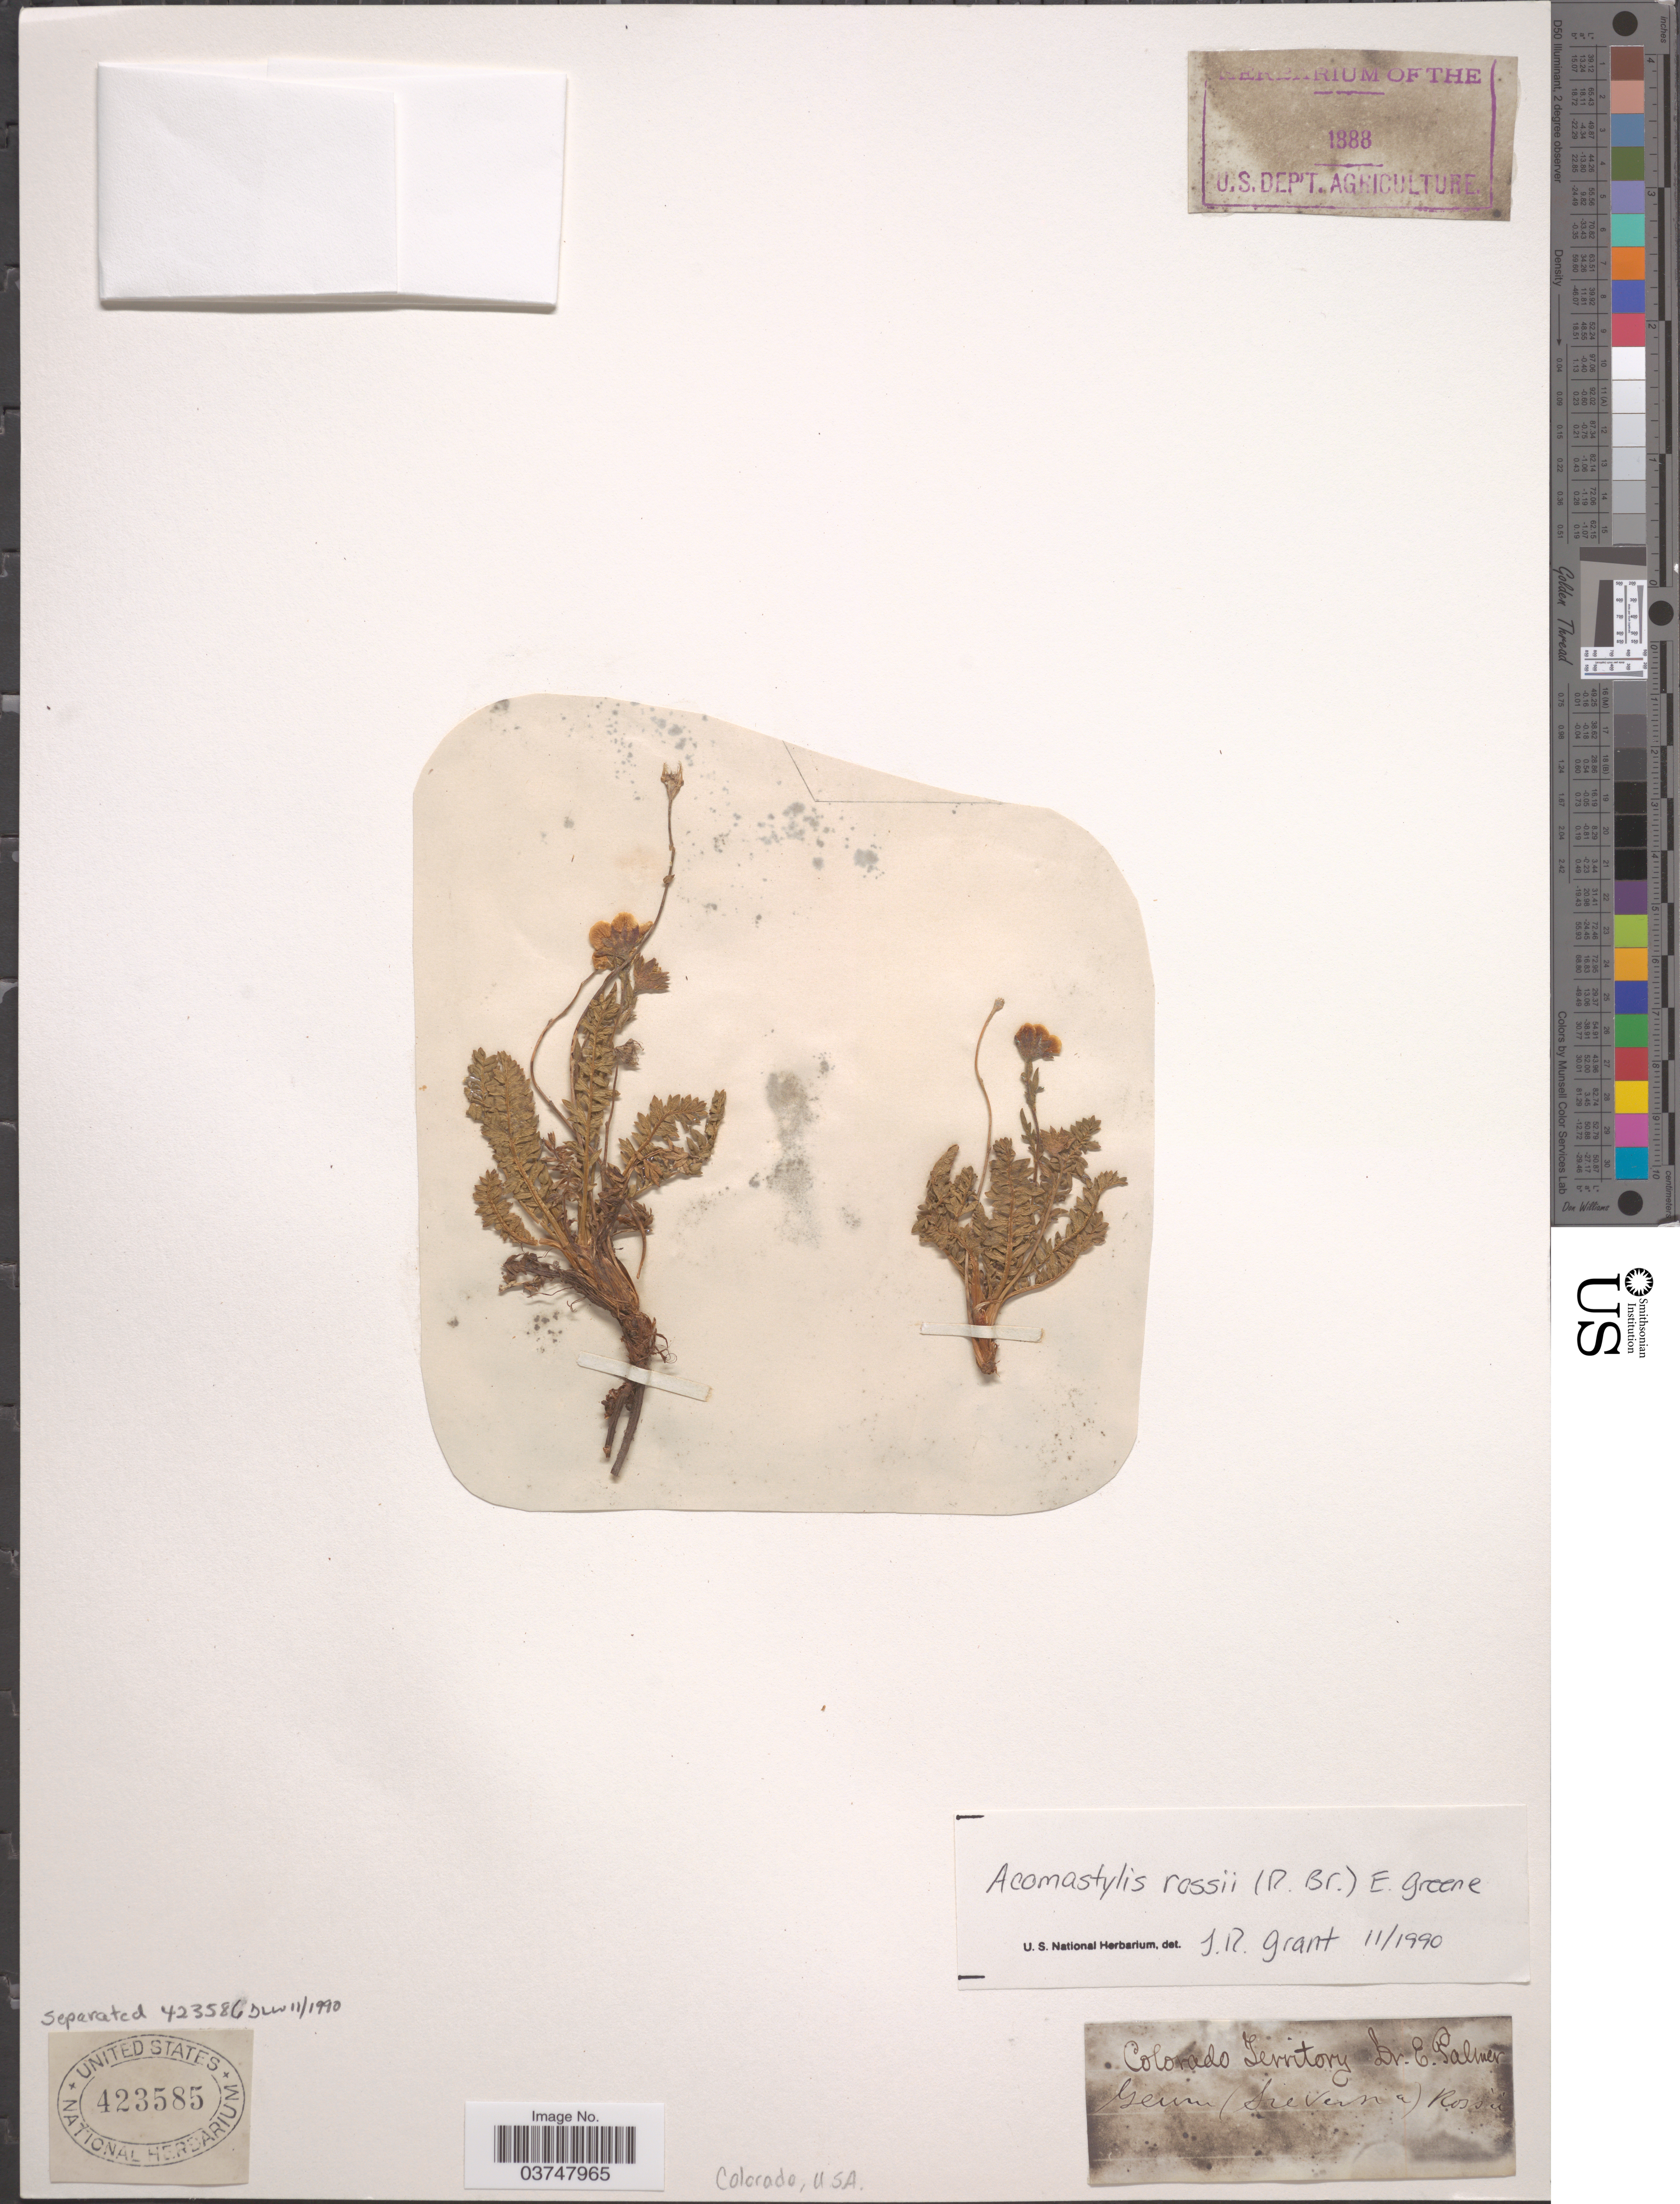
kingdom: Plantae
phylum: Tracheophyta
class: Magnoliopsida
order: Rosales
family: Rosaceae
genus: Geum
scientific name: Geum rossii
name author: (R. Br.) Ser.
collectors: E. Palmer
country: United States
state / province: Colorado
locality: Colorado Territory.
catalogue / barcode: US 423585